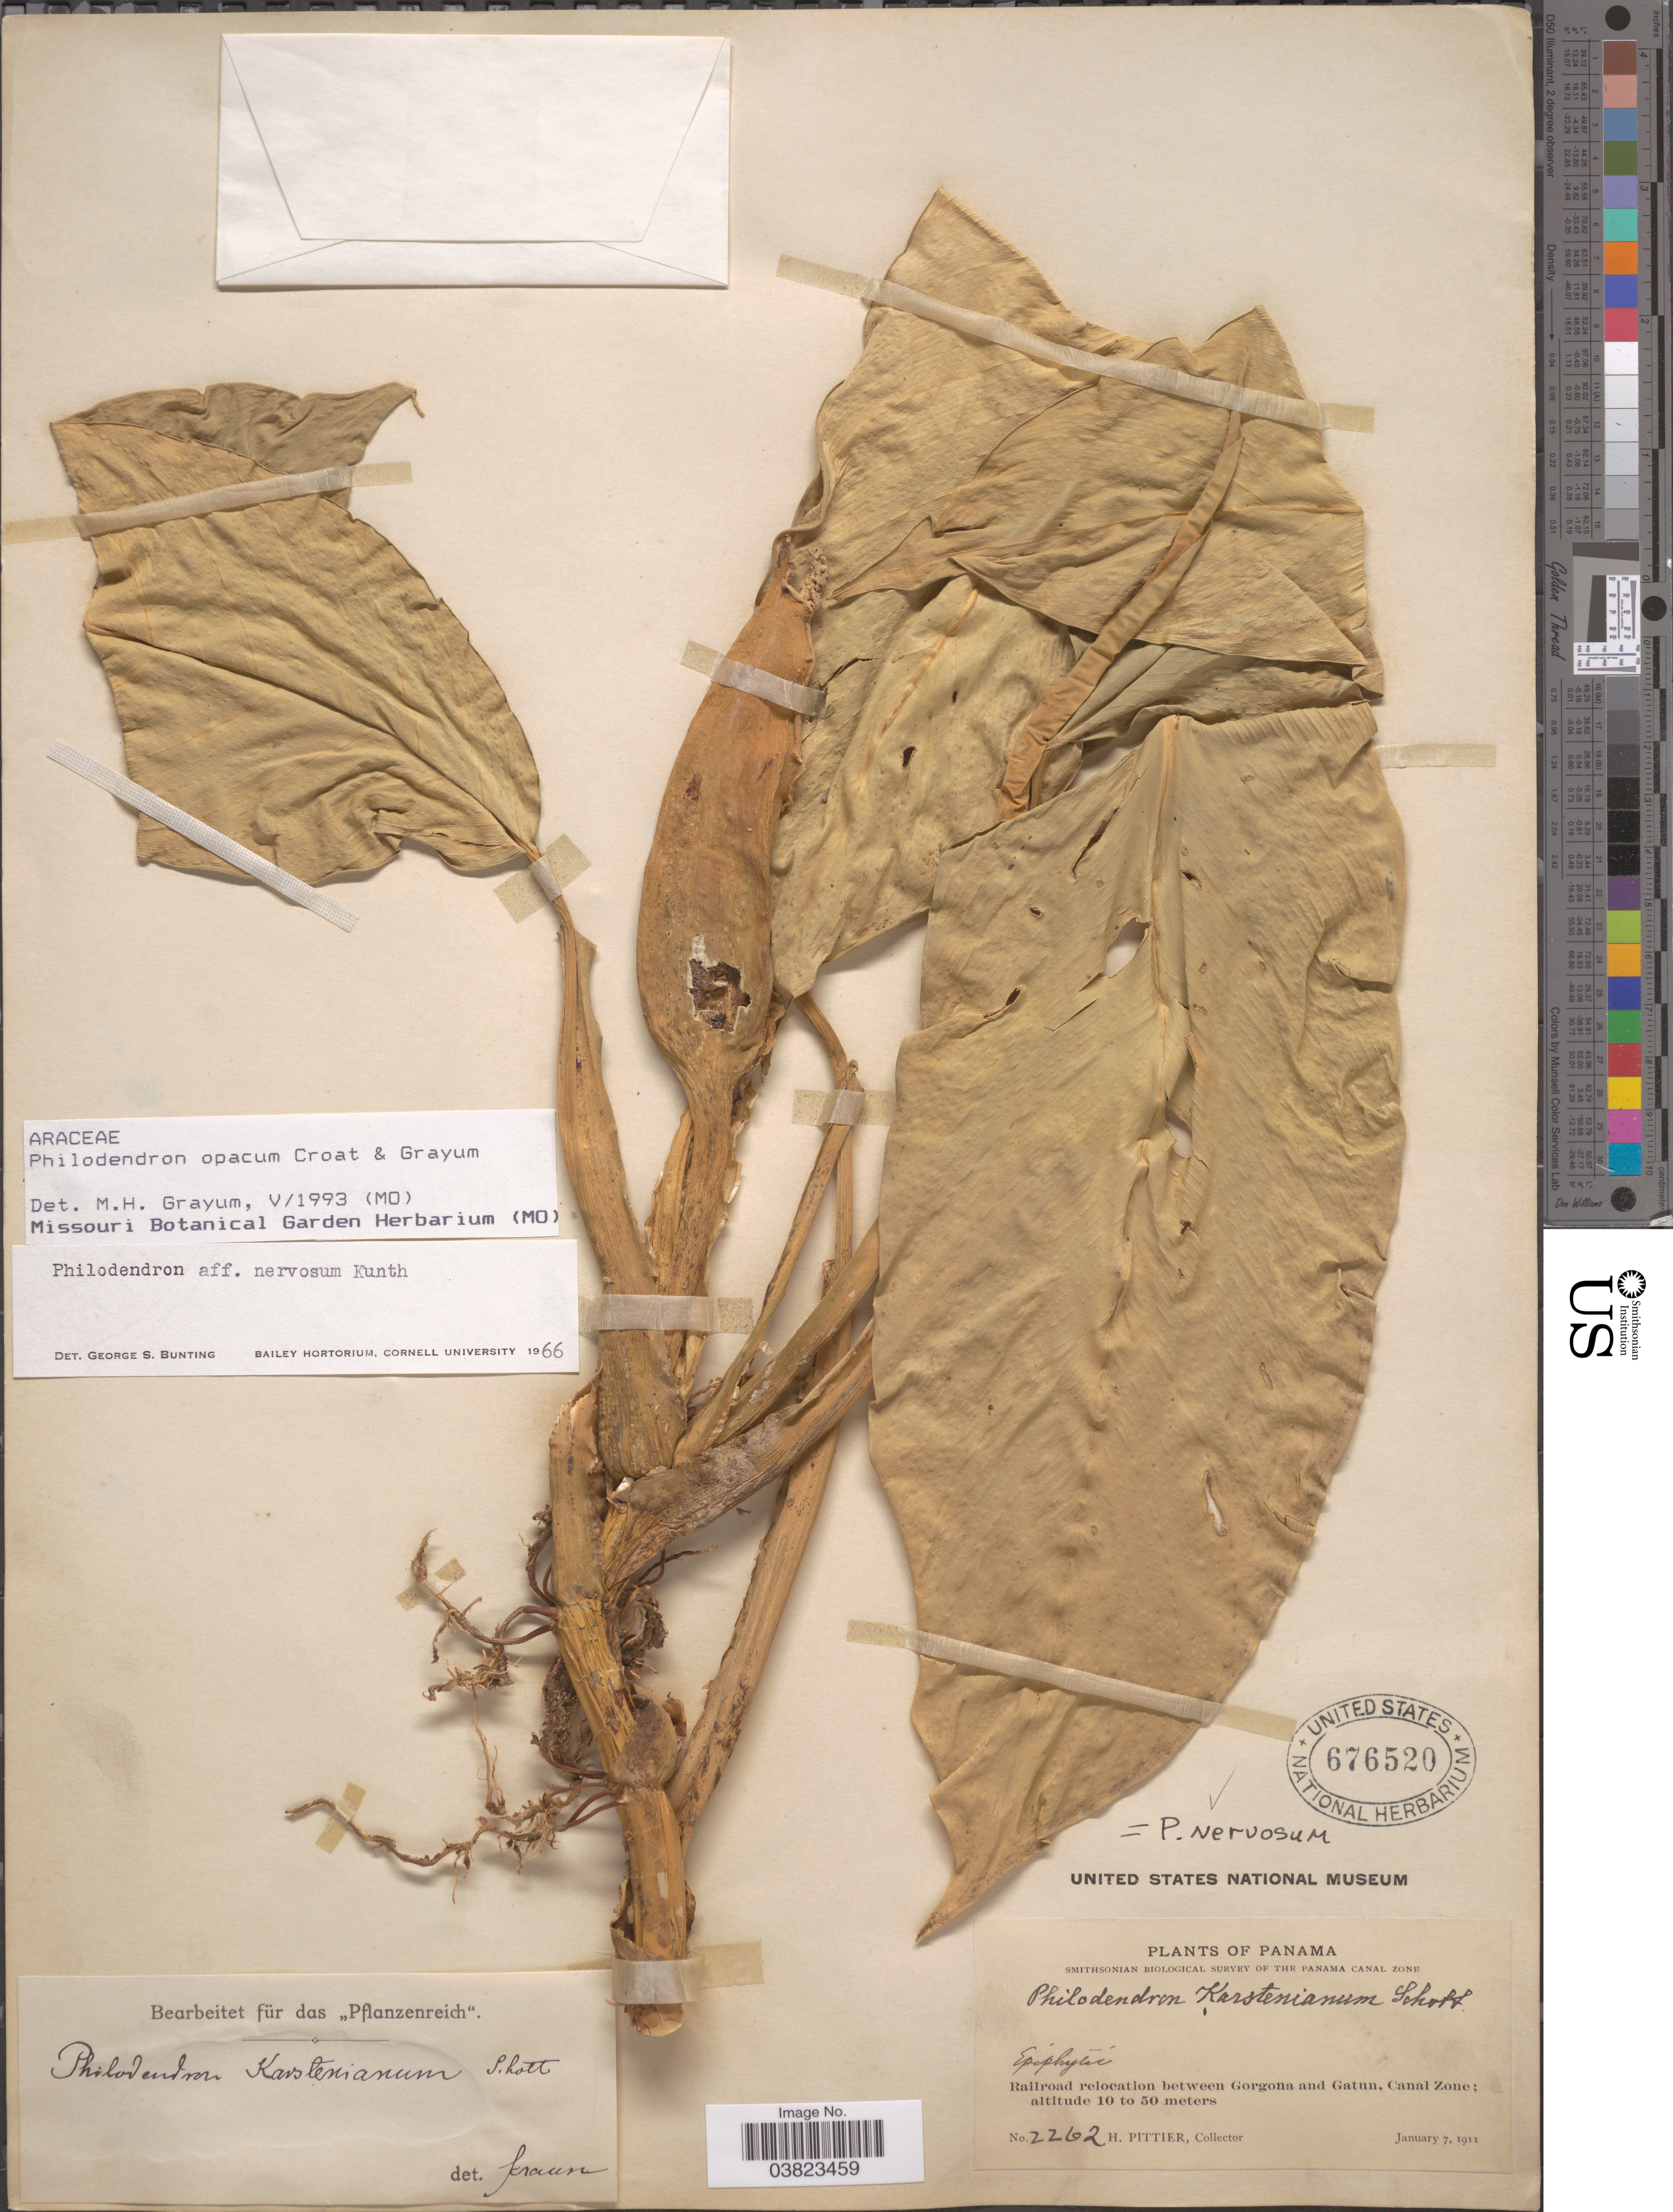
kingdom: Plantae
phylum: Tracheophyta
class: Liliopsida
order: Alismatales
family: Araceae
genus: Philodendron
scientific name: Philodendron opacum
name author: Croat & Grayum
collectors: H. F. Pittier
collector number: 2262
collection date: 1911-01-07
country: Panama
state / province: Colón / Panamá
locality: Railroad relocation between Gorgona and Gatun, Canal Zone.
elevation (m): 10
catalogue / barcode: US 676520